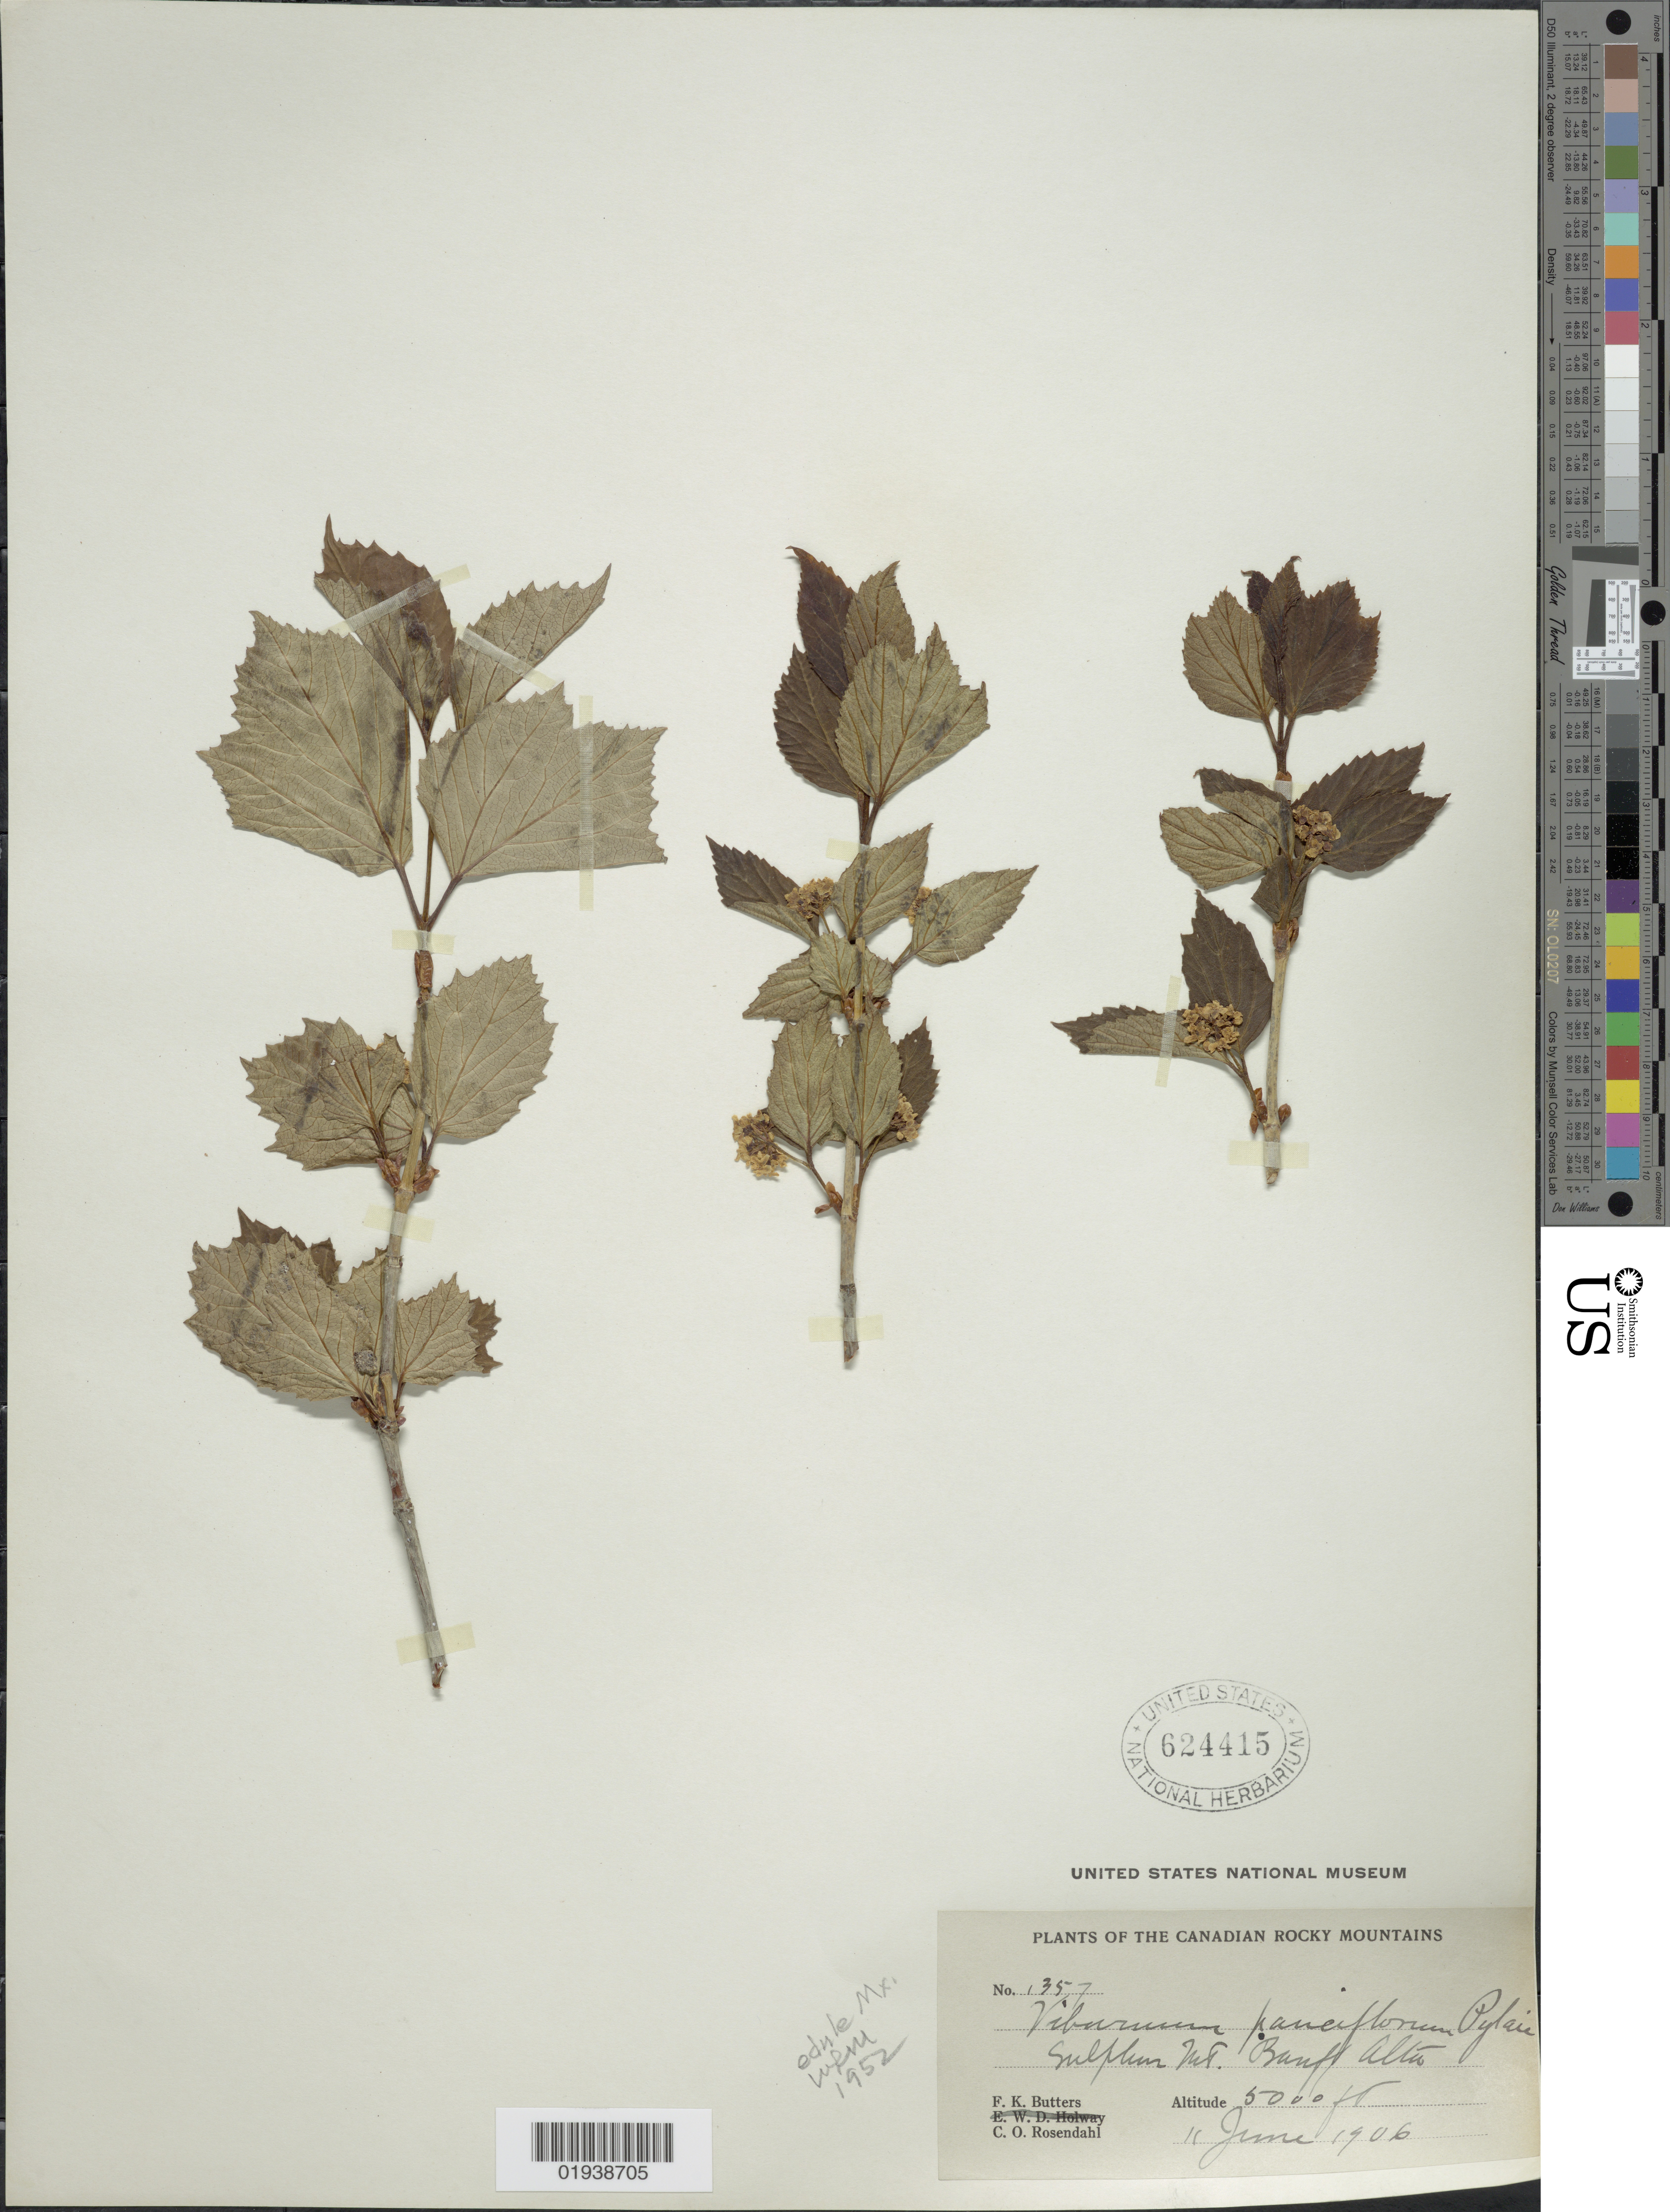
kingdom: Plantae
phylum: Tracheophyta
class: Magnoliopsida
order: Dipsacales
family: Viburnaceae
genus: Viburnum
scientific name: Viburnum edule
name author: (Michx.) Raf.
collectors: F. K. Butters & C. O. Rosendahl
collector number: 1357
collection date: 1906-06-11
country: Canada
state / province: Alberta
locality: Canadian Rocky Mountains. Sulphur Mt. Banff. Alberta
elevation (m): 1524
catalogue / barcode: US 624415